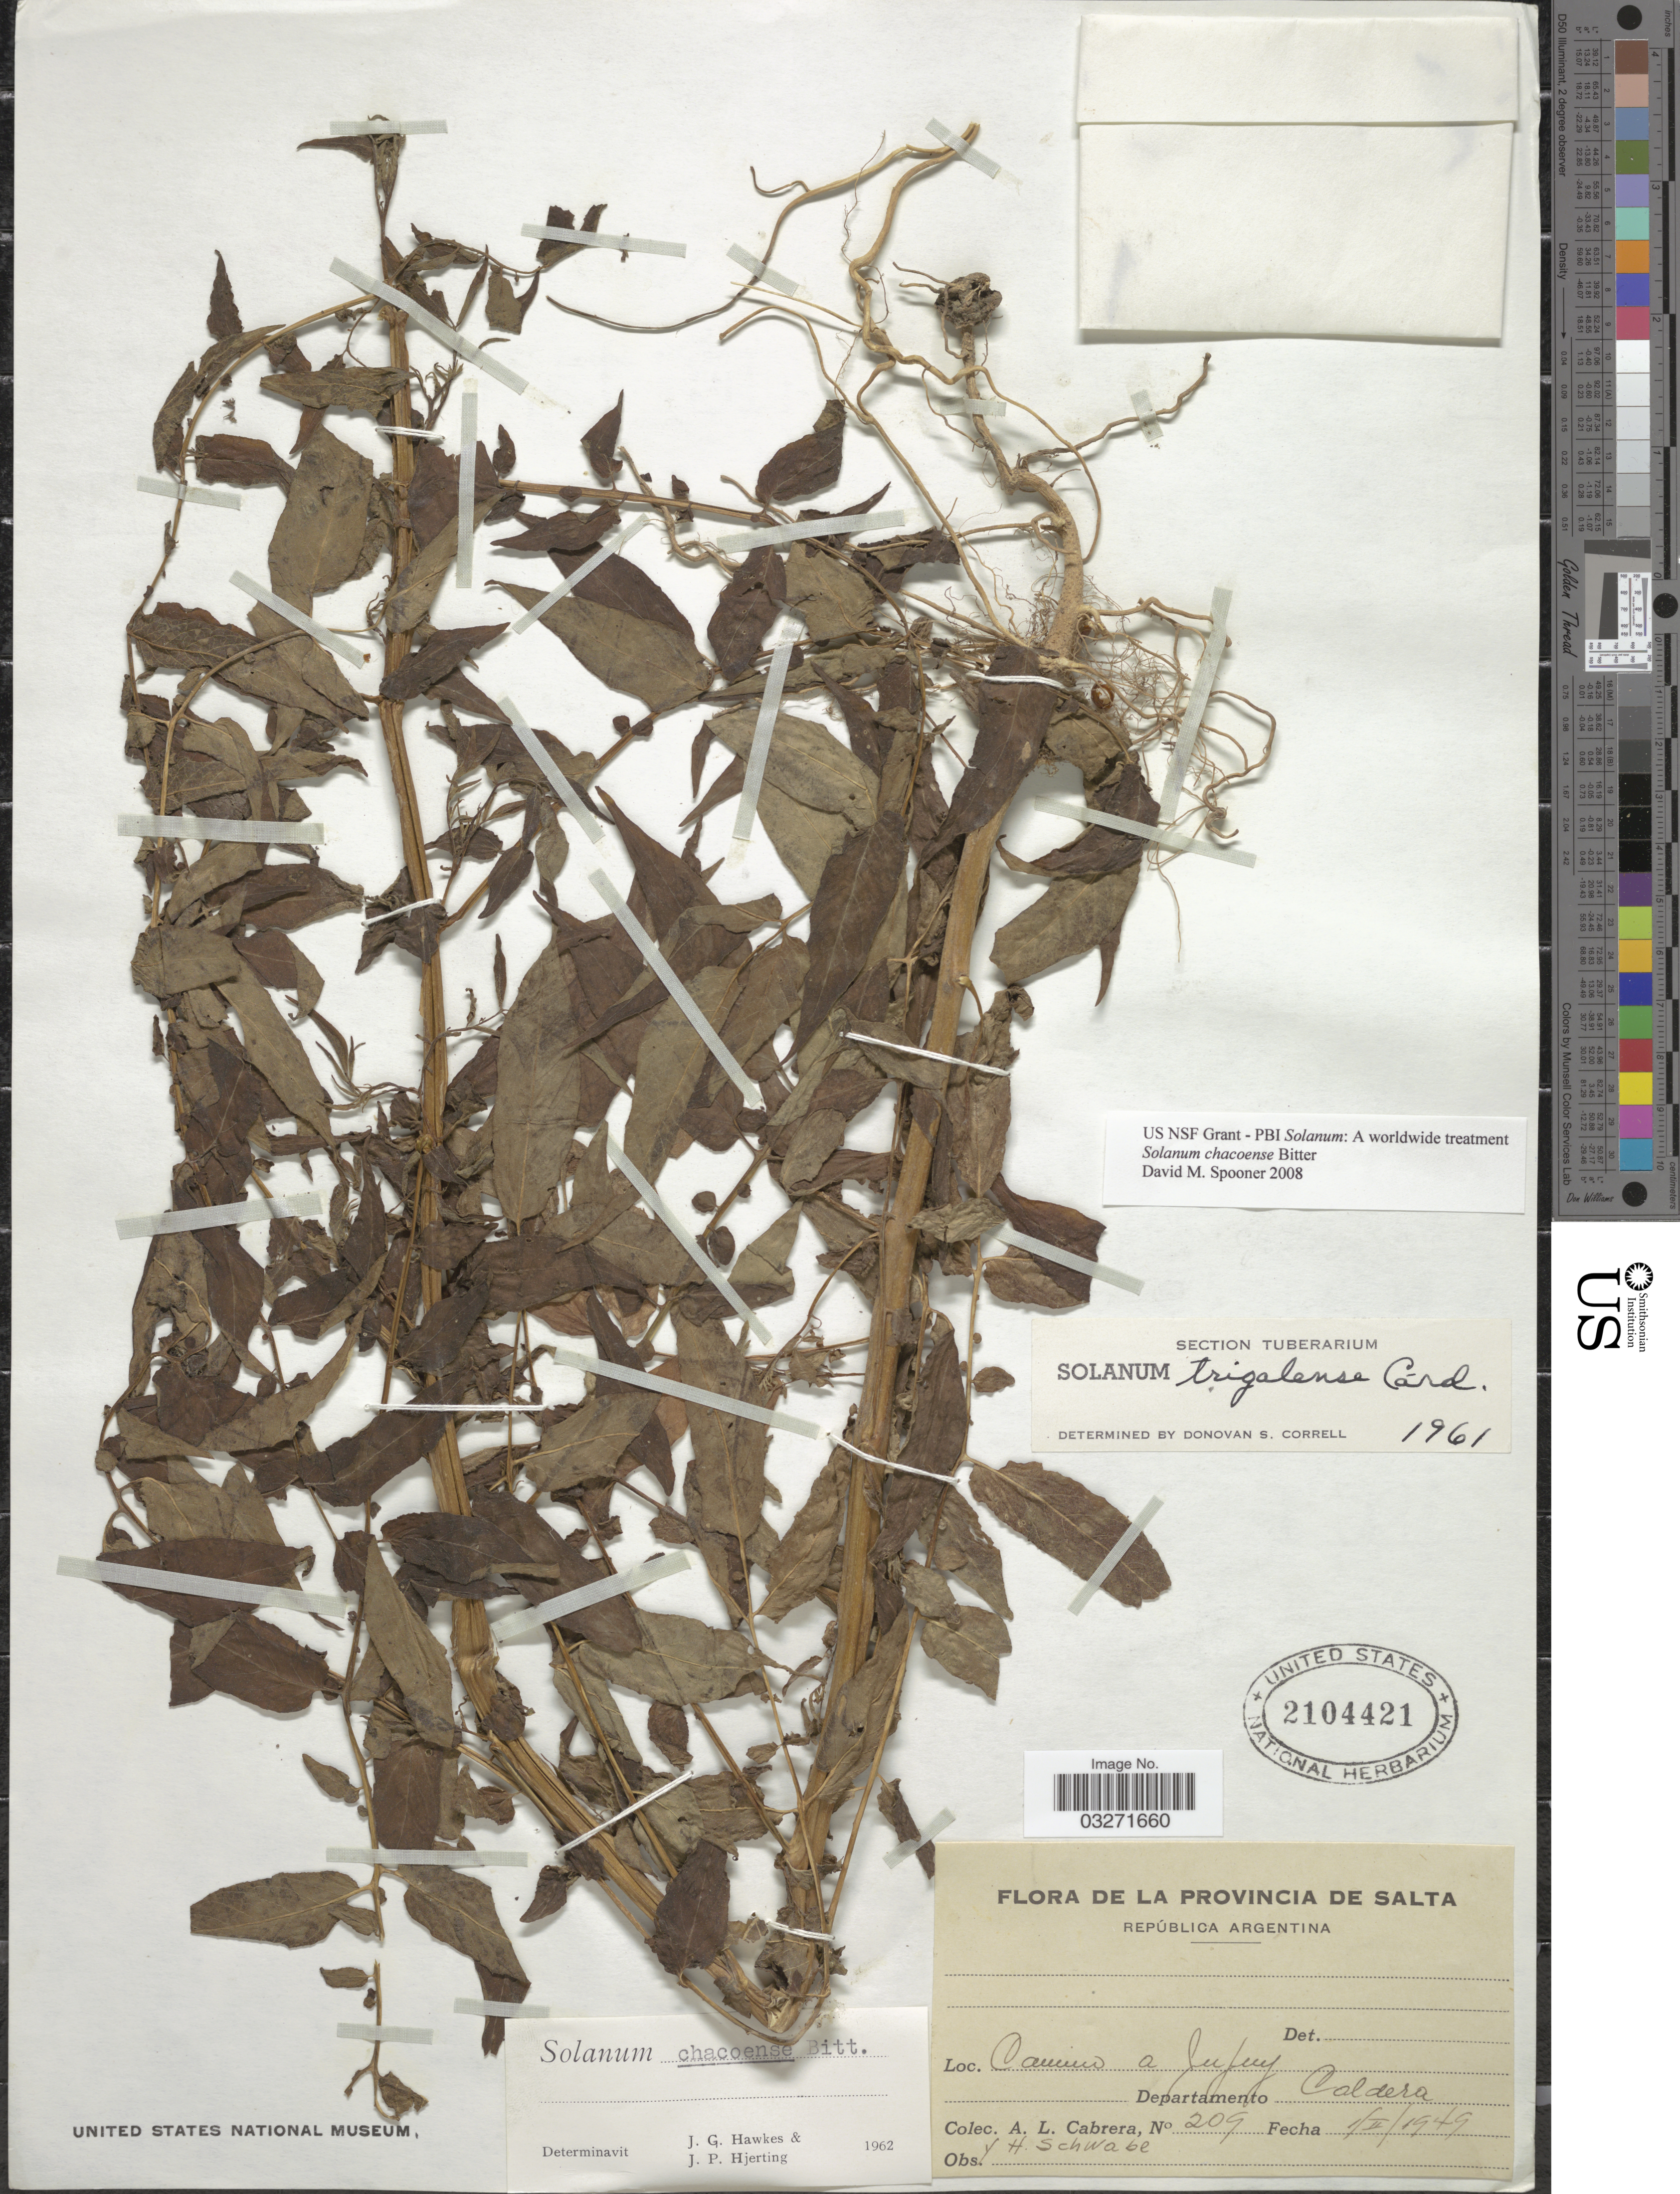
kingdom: Plantae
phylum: Tracheophyta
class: Magnoliopsida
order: Solanales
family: Solanaceae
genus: Solanum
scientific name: Solanum chacoense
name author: Bitt.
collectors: A. L. Cabrera & H. Schwabe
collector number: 209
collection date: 1949-02-01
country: Argentina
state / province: Salta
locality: Camino a Jujuy, Departamento Caldera.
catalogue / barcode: US 2104421